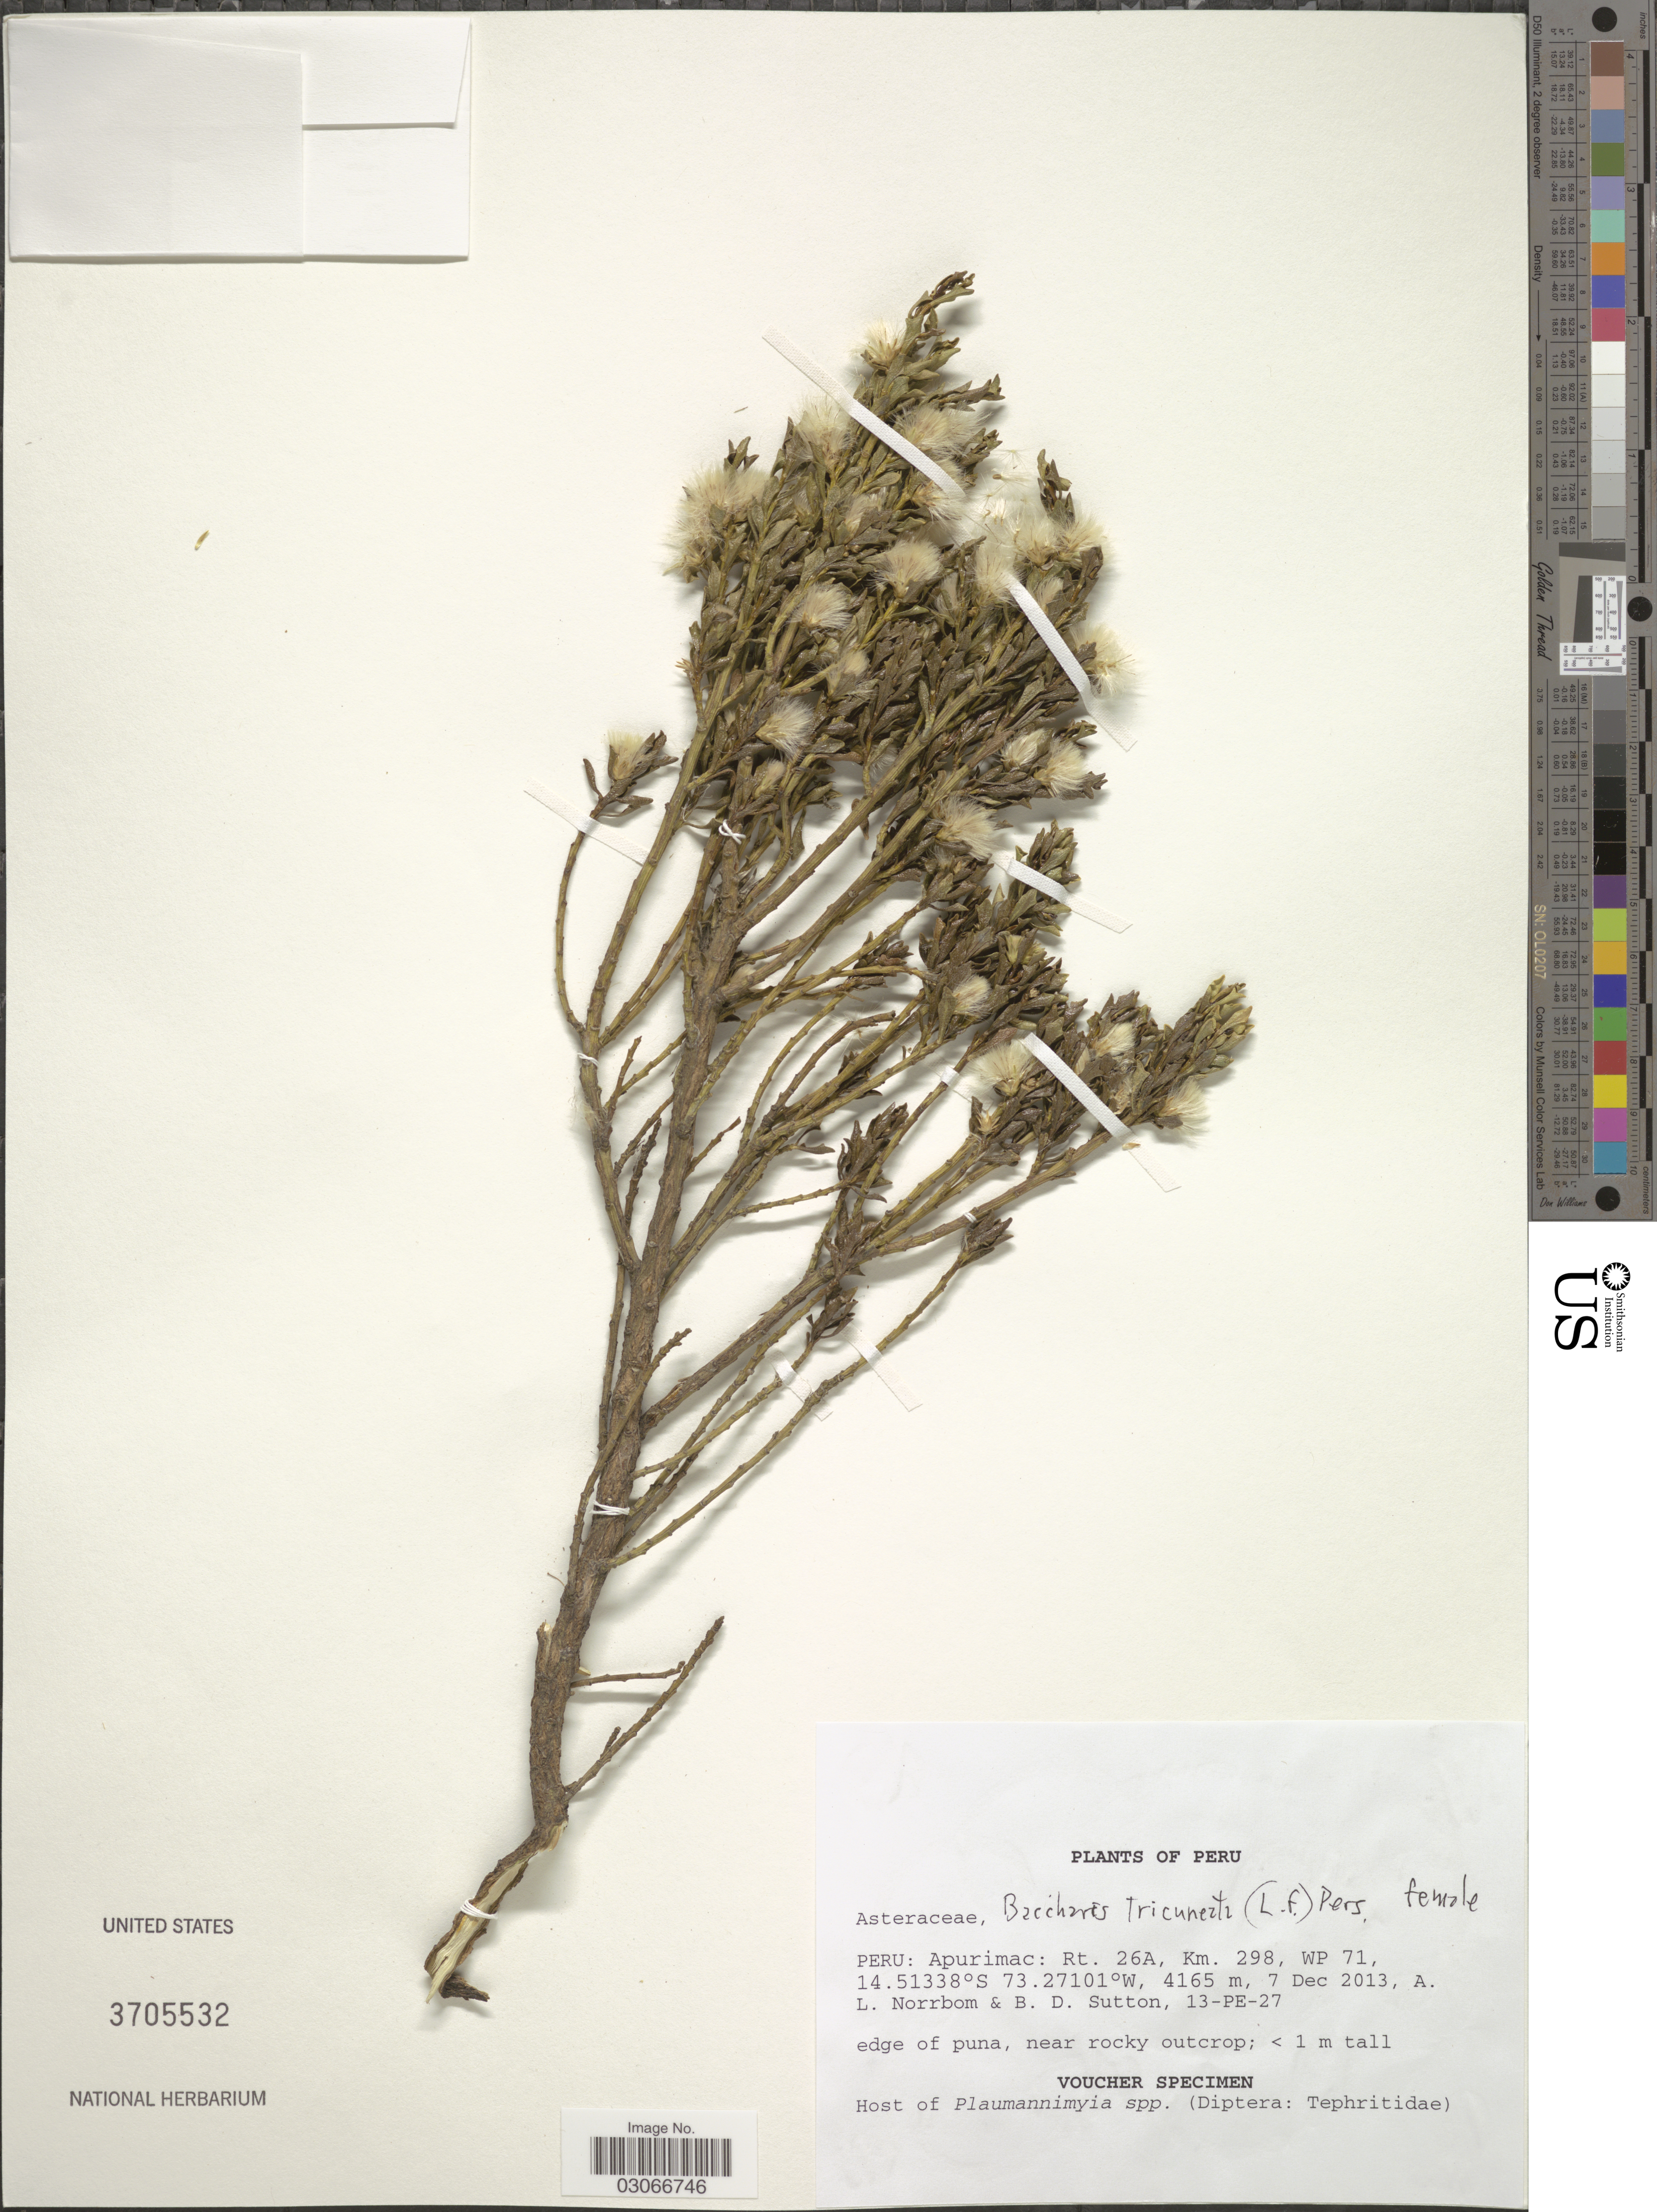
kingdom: Plantae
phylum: Tracheophyta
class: Magnoliopsida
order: Asterales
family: Asteraceae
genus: Baccharis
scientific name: Baccharis tricuneata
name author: (L. f.) Pers.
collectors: A. L. Norrbom & B. Sutton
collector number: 13-PE-27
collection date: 2013-12-07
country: Peru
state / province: Apurímac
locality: Rt. 26A, Km. 298, WP 71.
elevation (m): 4165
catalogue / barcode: US 3705532